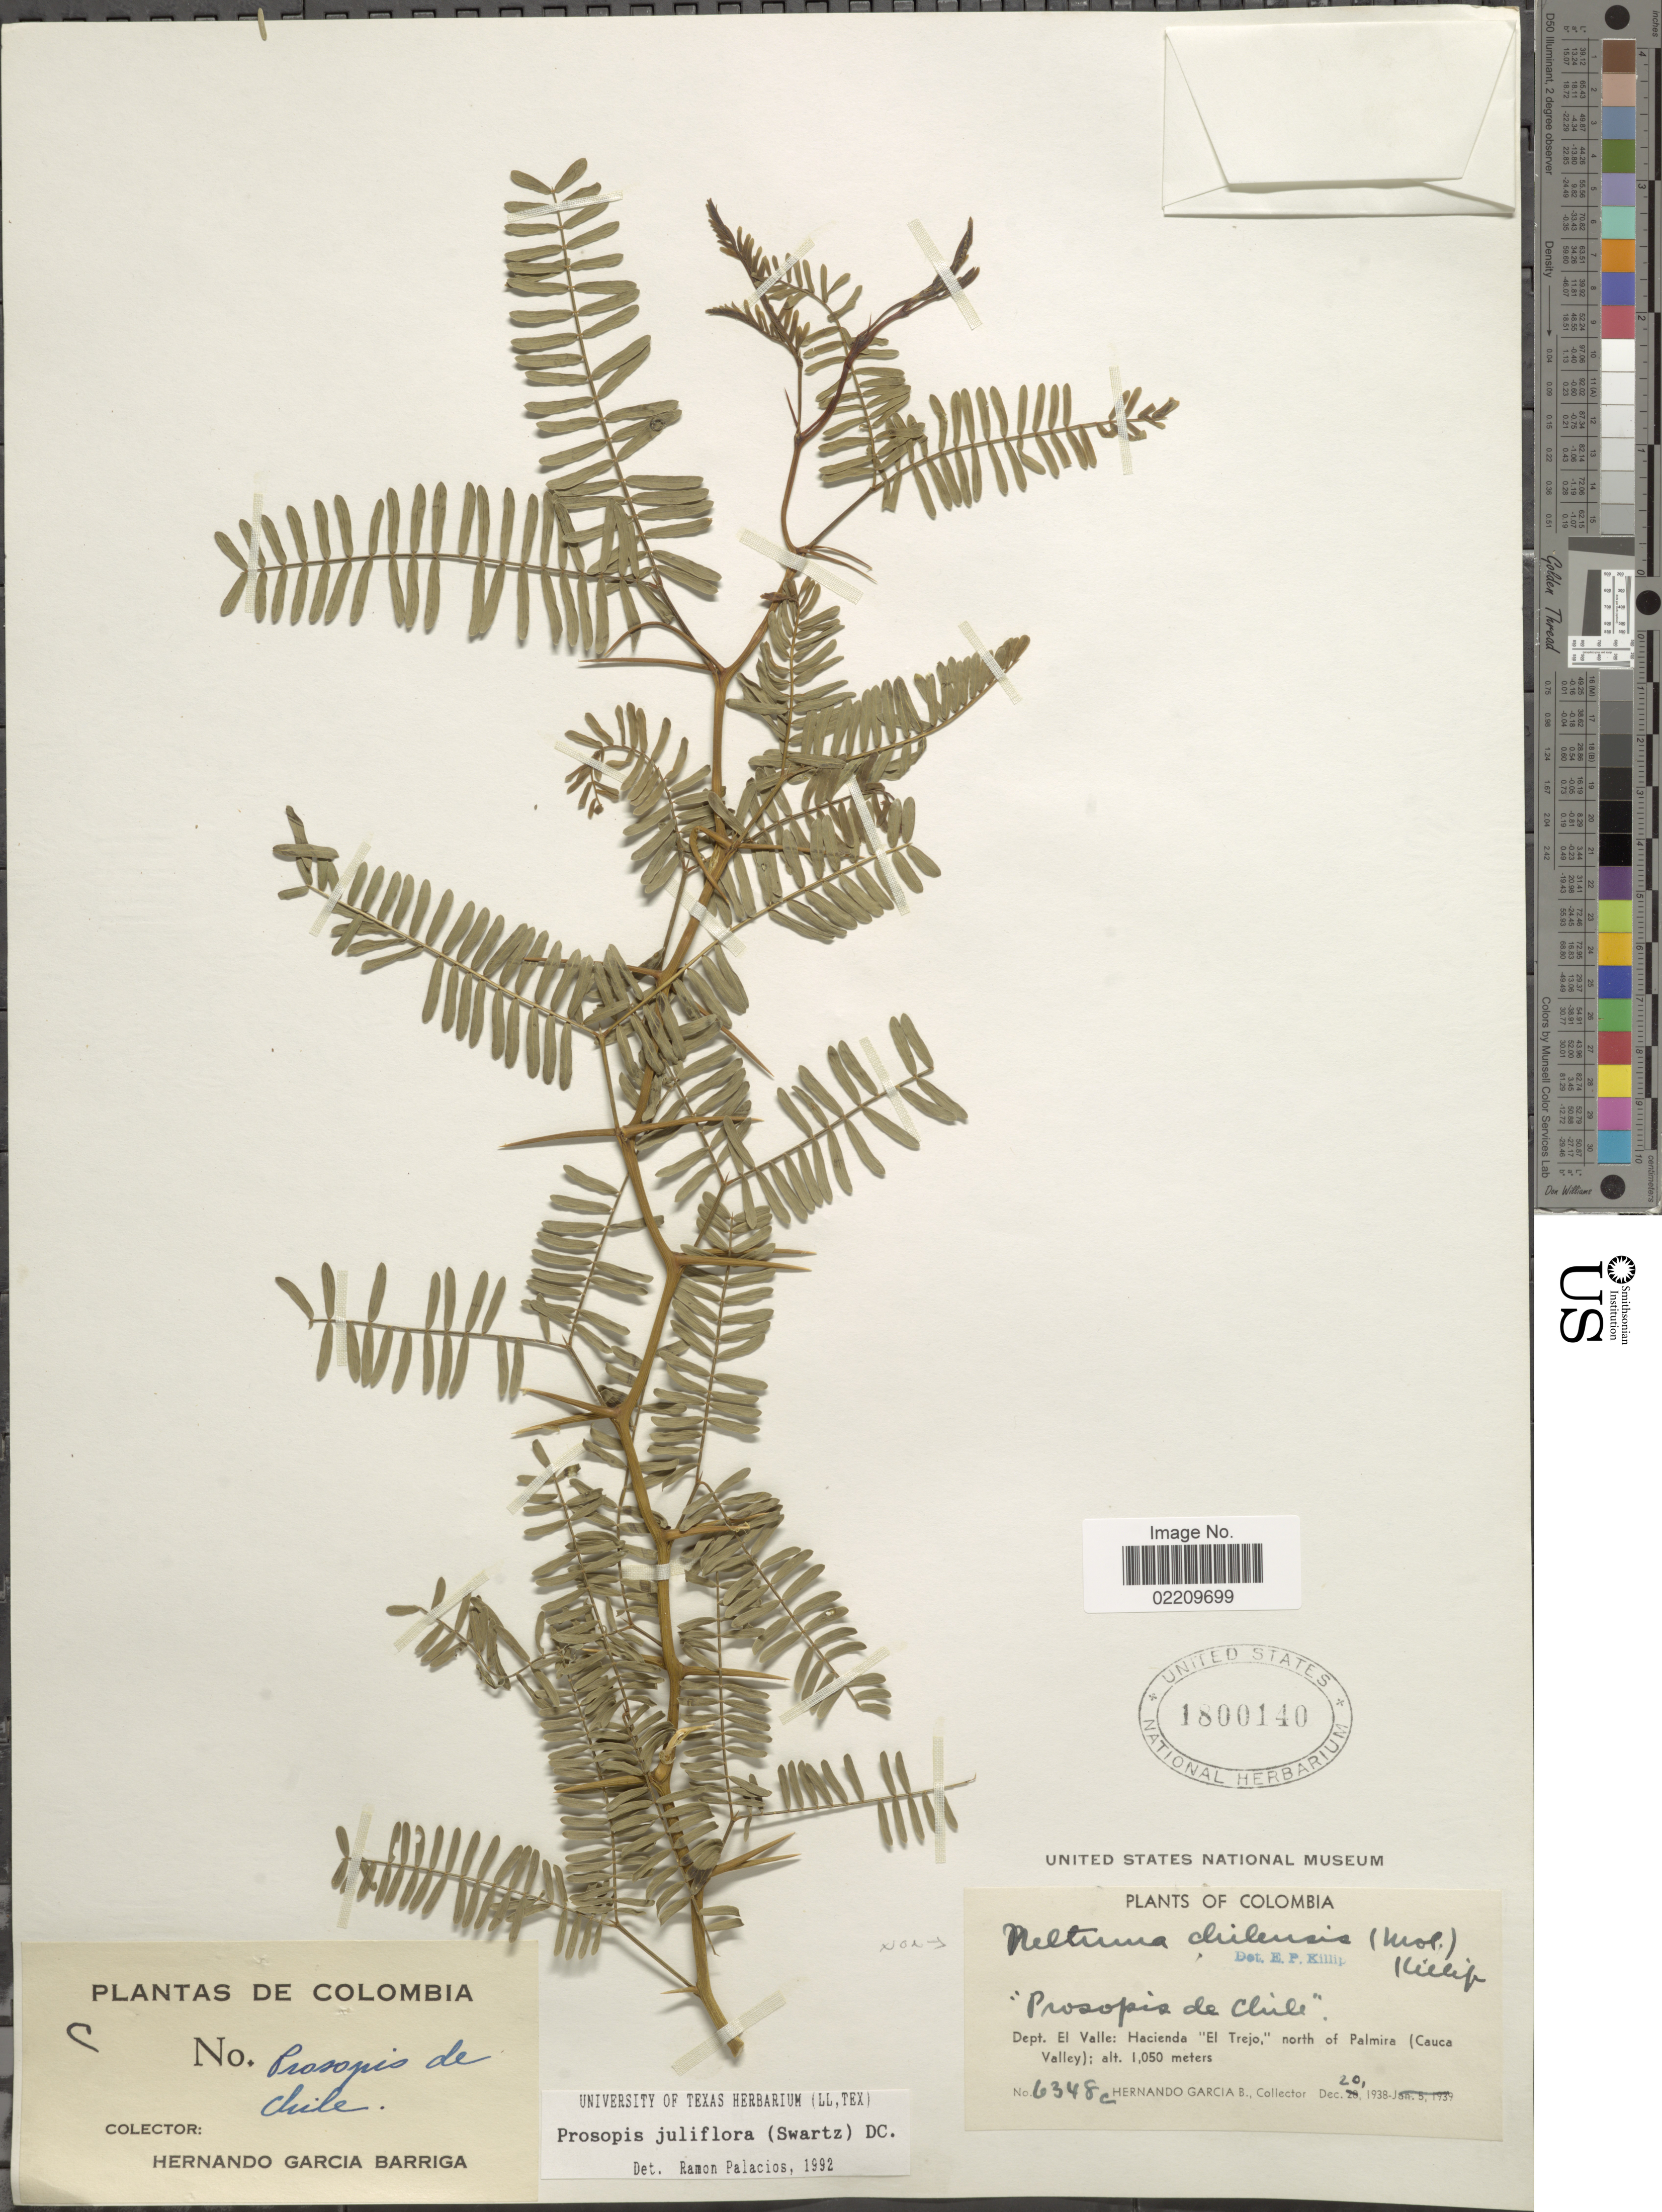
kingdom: Plantae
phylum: Tracheophyta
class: Magnoliopsida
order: Fabales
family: Fabaceae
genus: Neltuma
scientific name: Neltuma juliflora var. juliflora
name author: (Sw.) Raf.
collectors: H. García Barriga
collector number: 6348c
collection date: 1938-12-20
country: Colombia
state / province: Valle del Cauca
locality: Dept. El Valle: Hacienda "El Trejo", north of Palmira (Cauca Valley)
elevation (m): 1050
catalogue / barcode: US 1800140